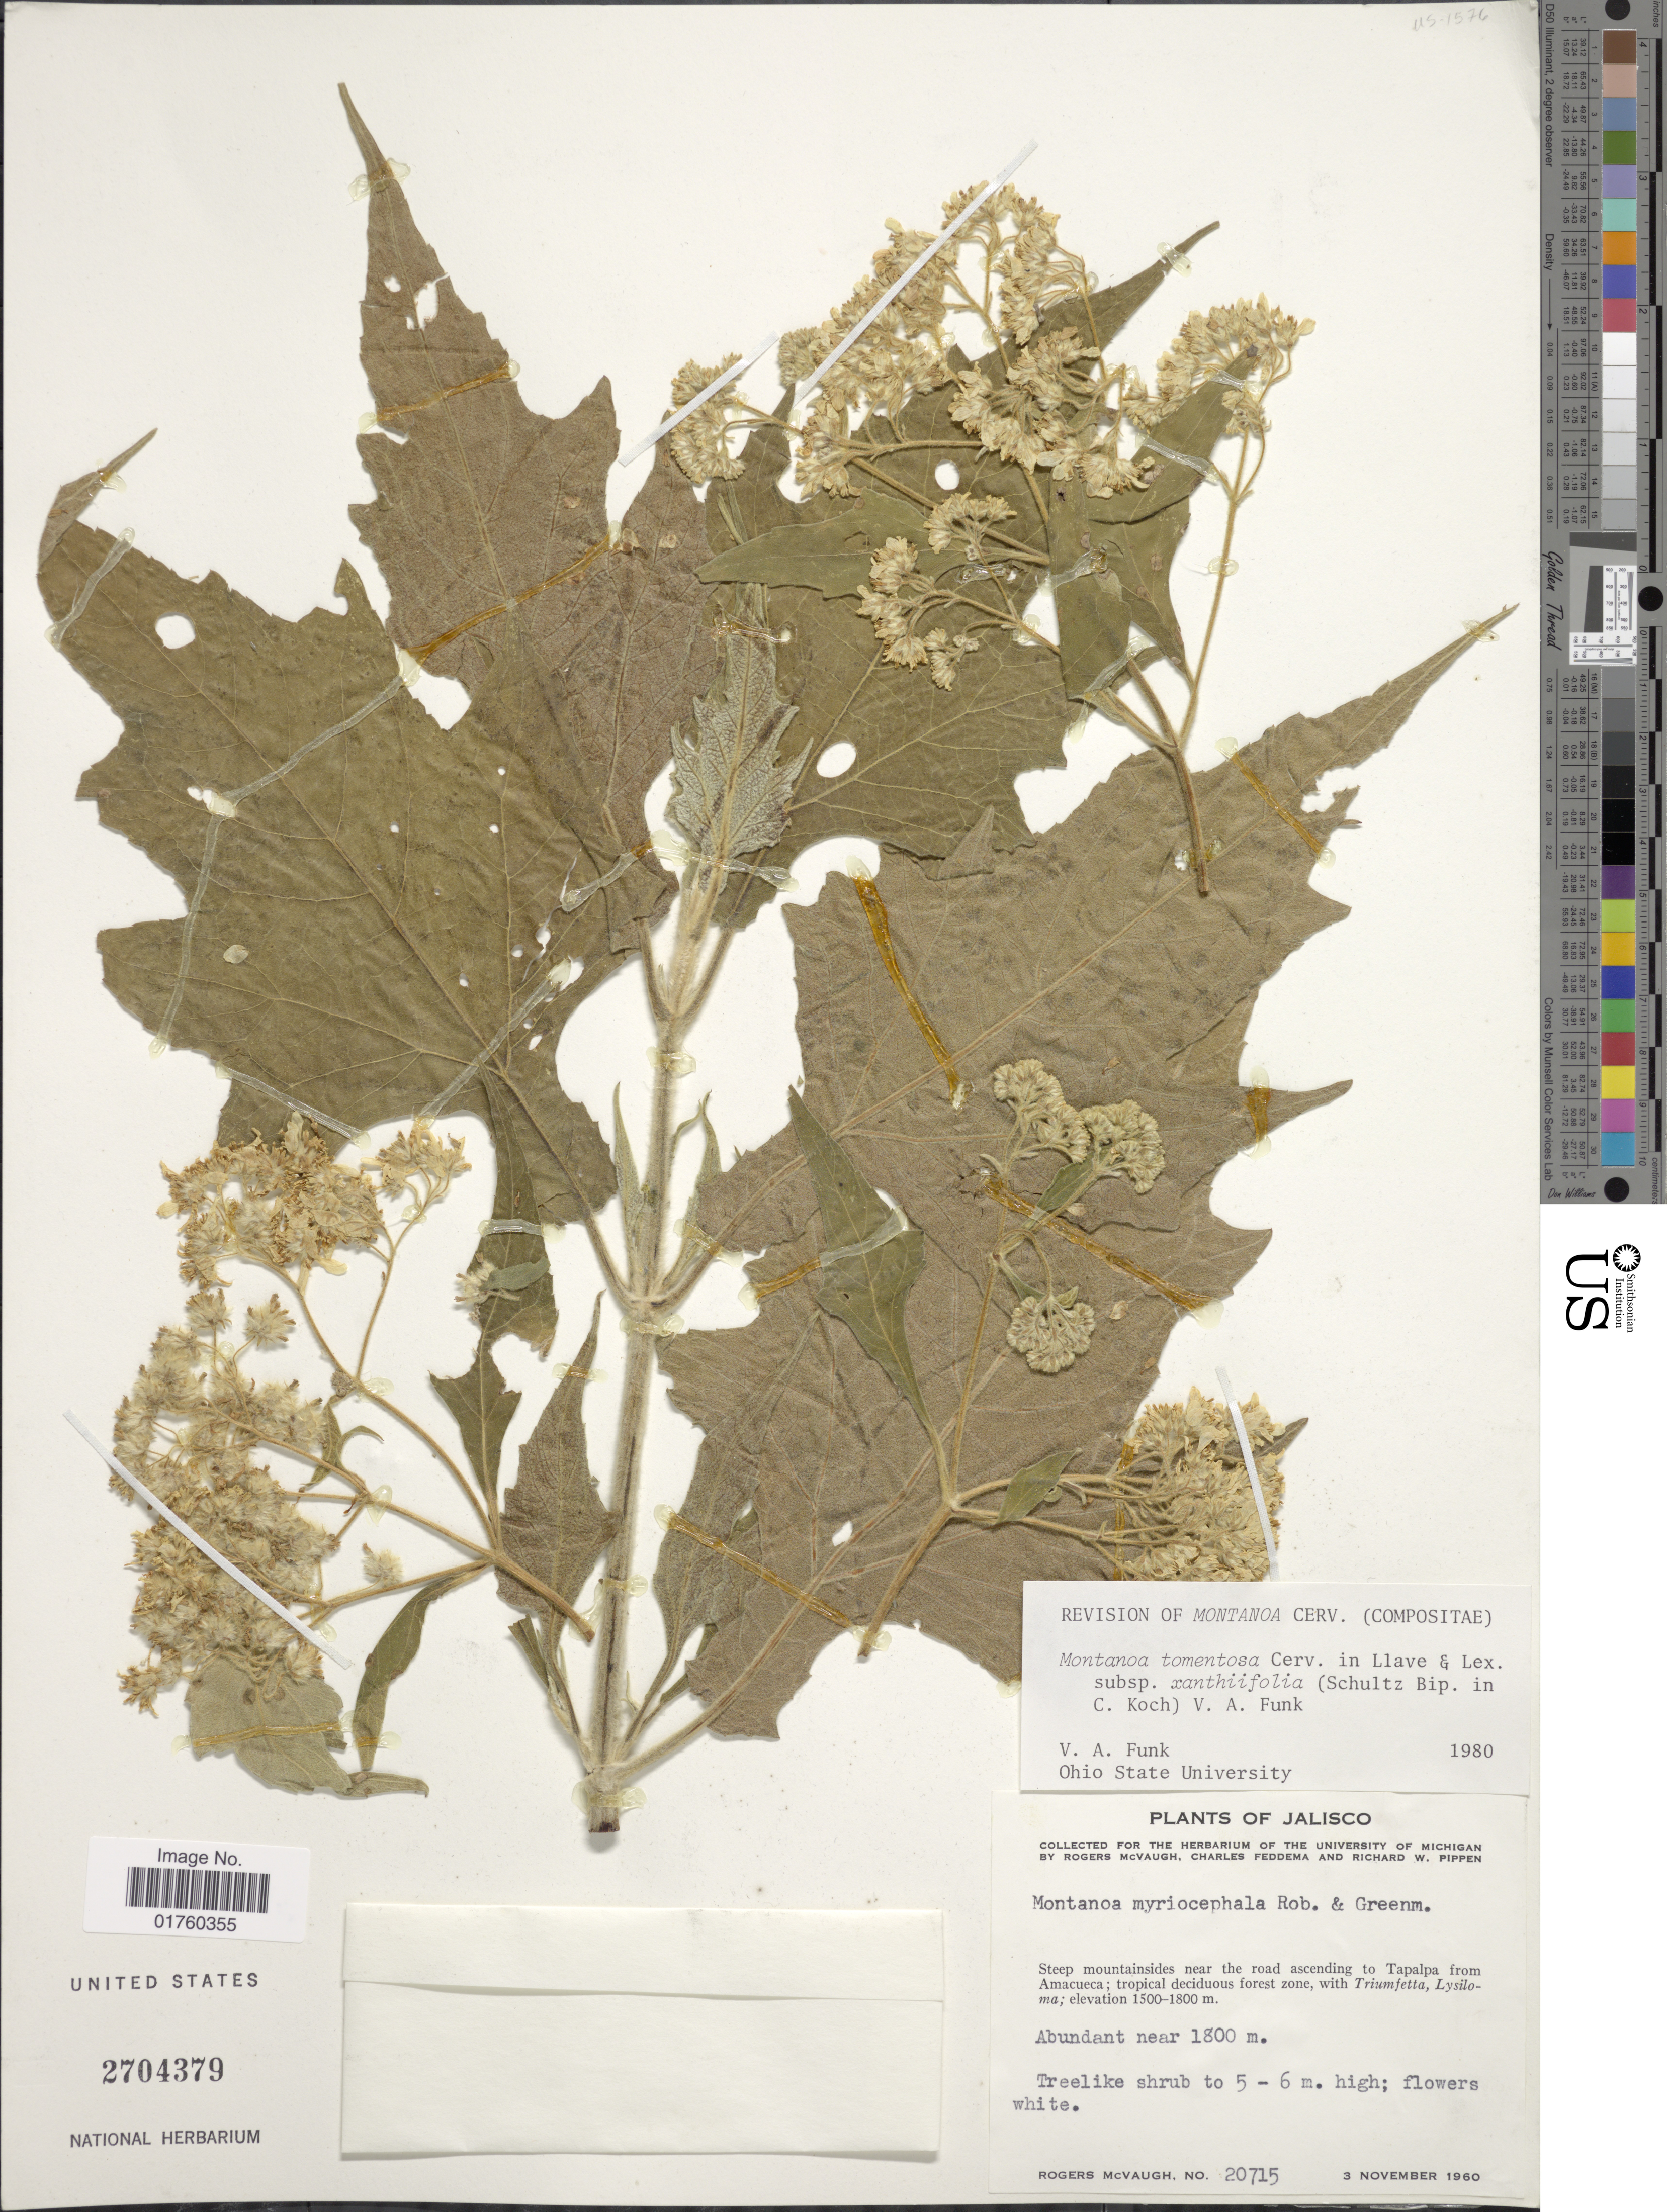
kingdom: Plantae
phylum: Tracheophyta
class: Magnoliopsida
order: Asterales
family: Asteraceae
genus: Montanoa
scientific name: Montanoa tomentosa subsp. xanthiifolia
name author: (Sch. Bip. in C. Koch) V.A. Funk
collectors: R. McVaugh, C. Feddema & R. W. Pippen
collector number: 20715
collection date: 1960-11-03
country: Mexico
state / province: Jalisco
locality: Steep mountainsides near the road ascending to Tapalpa from Amacueca.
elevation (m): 1800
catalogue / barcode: US 2704379